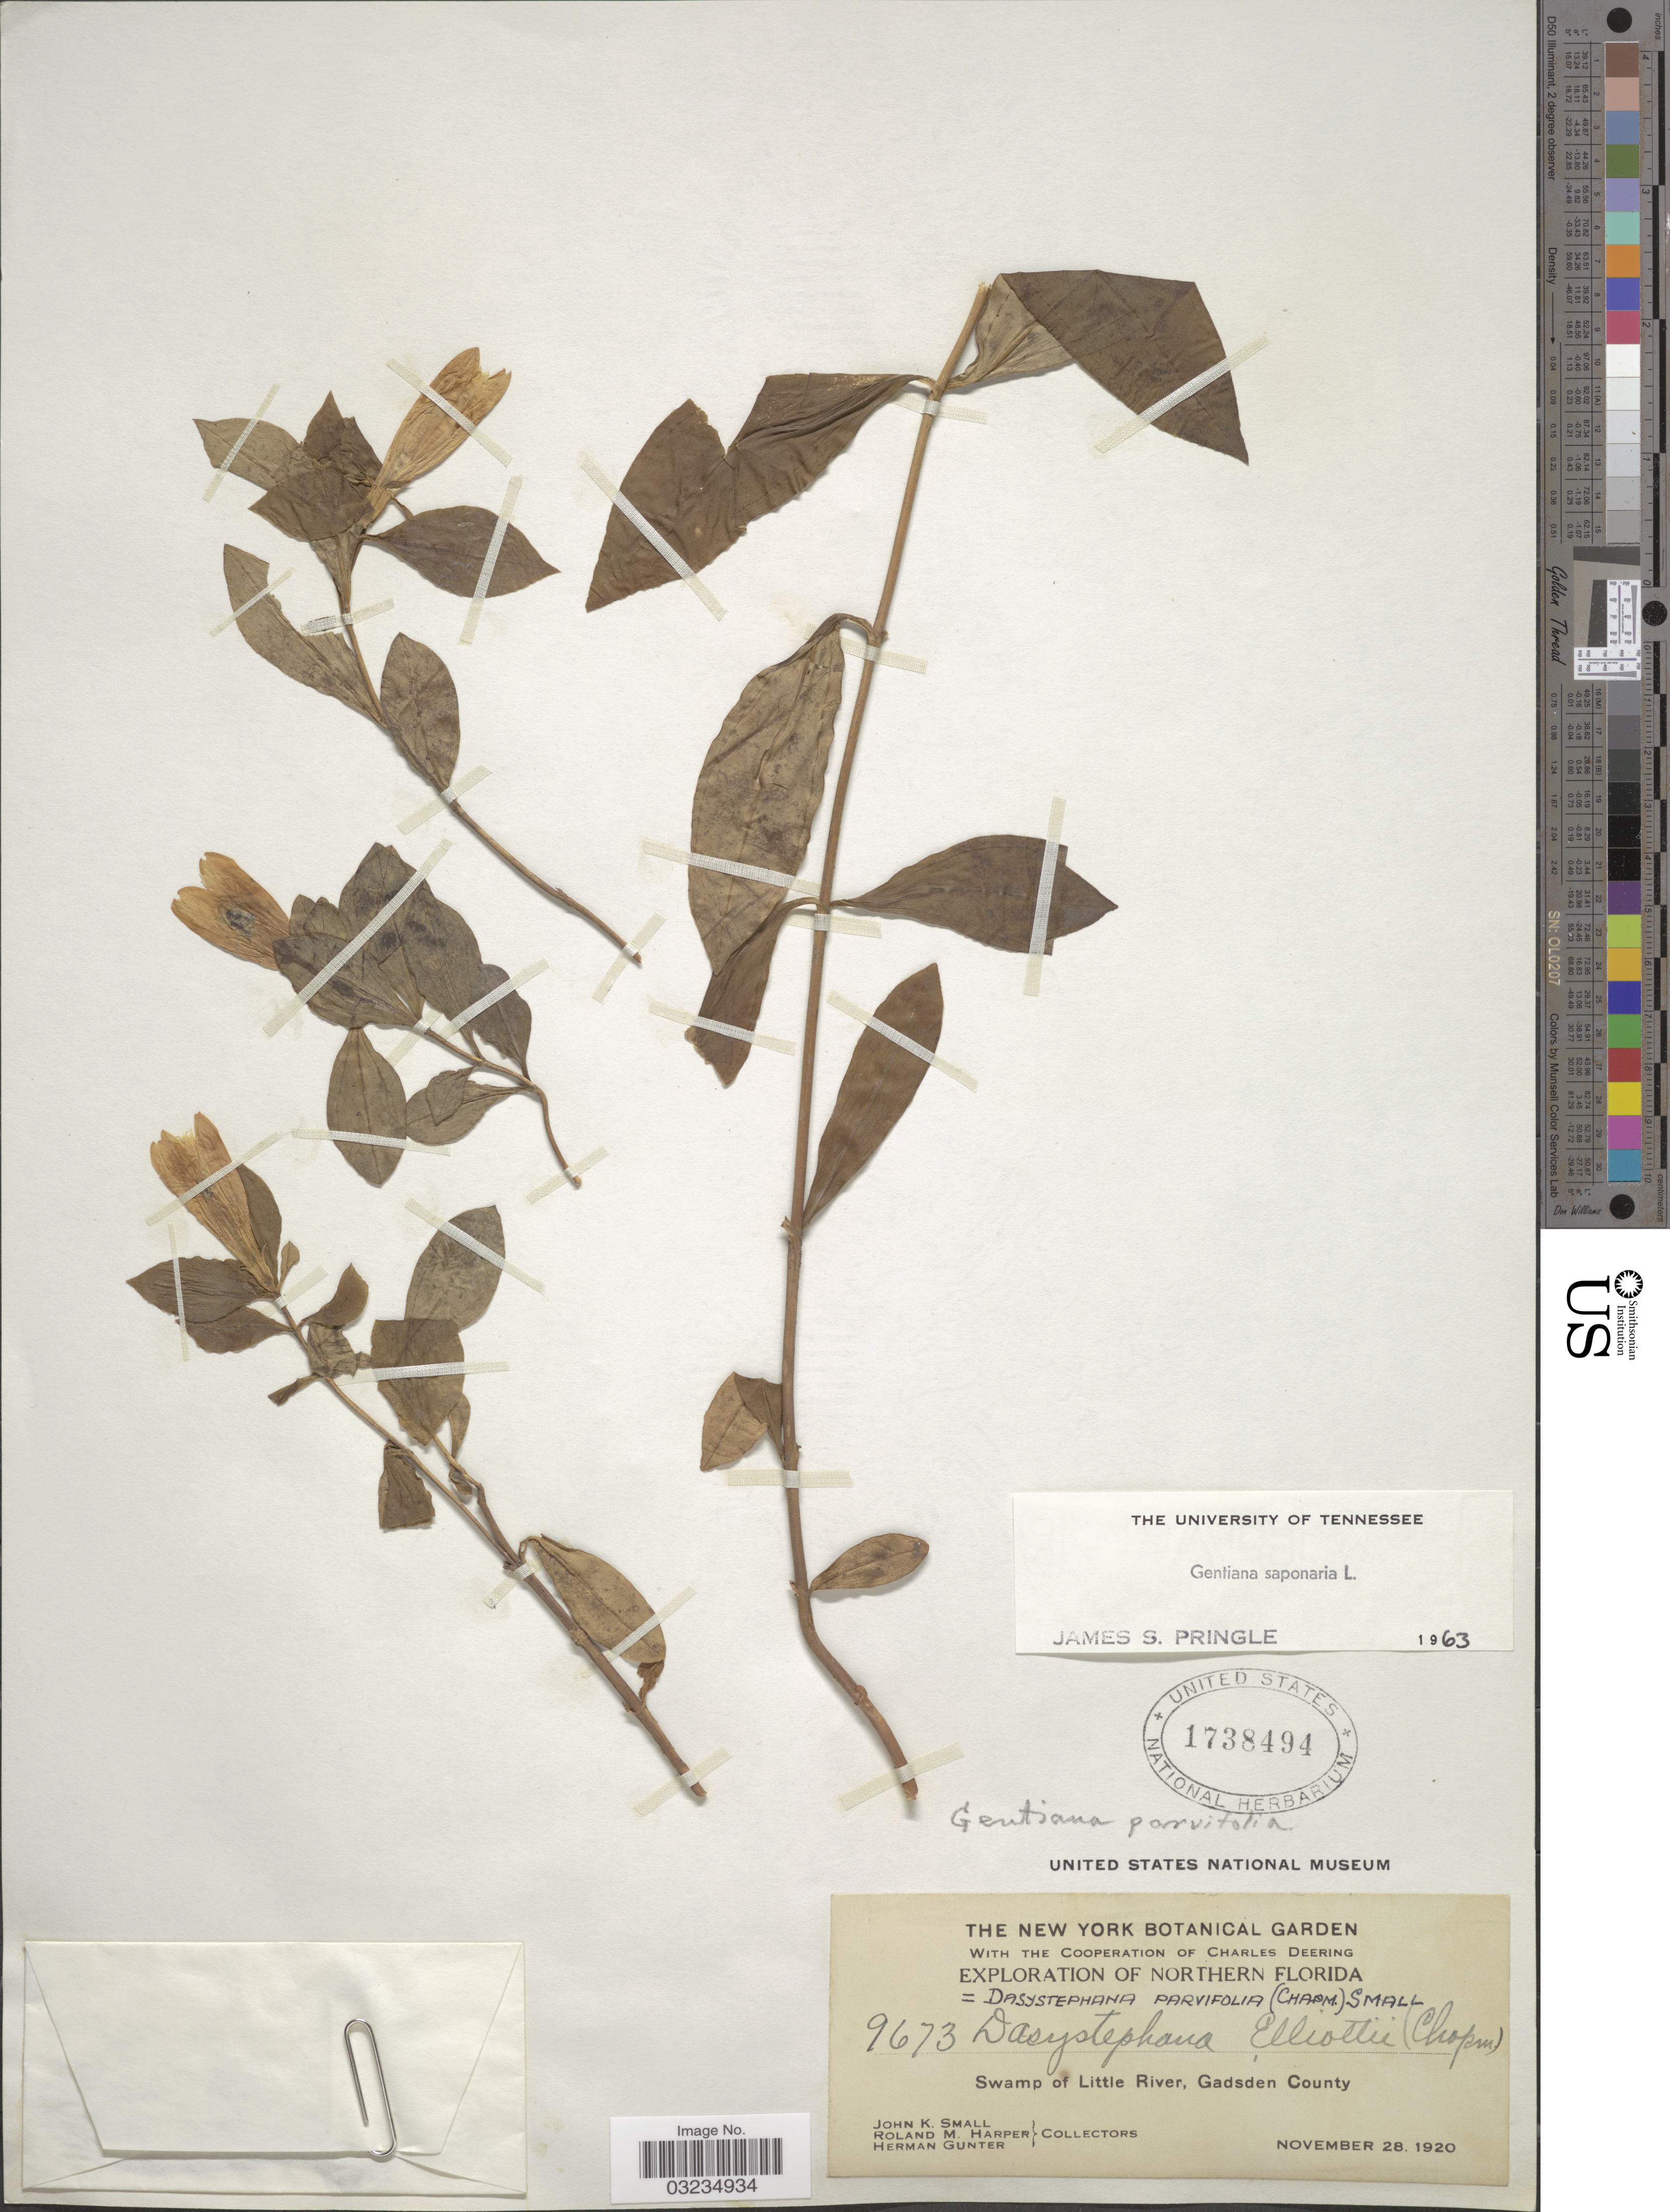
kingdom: Plantae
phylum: Tracheophyta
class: Magnoliopsida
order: Gentianales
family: Gentianaceae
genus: Gentiana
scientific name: Gentiana saponaria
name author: L.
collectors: J. K. Small, R. M. Harper & H. Gunter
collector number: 9673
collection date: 1920-11-28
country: United States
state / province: Florida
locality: Northern Florida. Swamp of Little River, Gadsden County.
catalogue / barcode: US 1738494